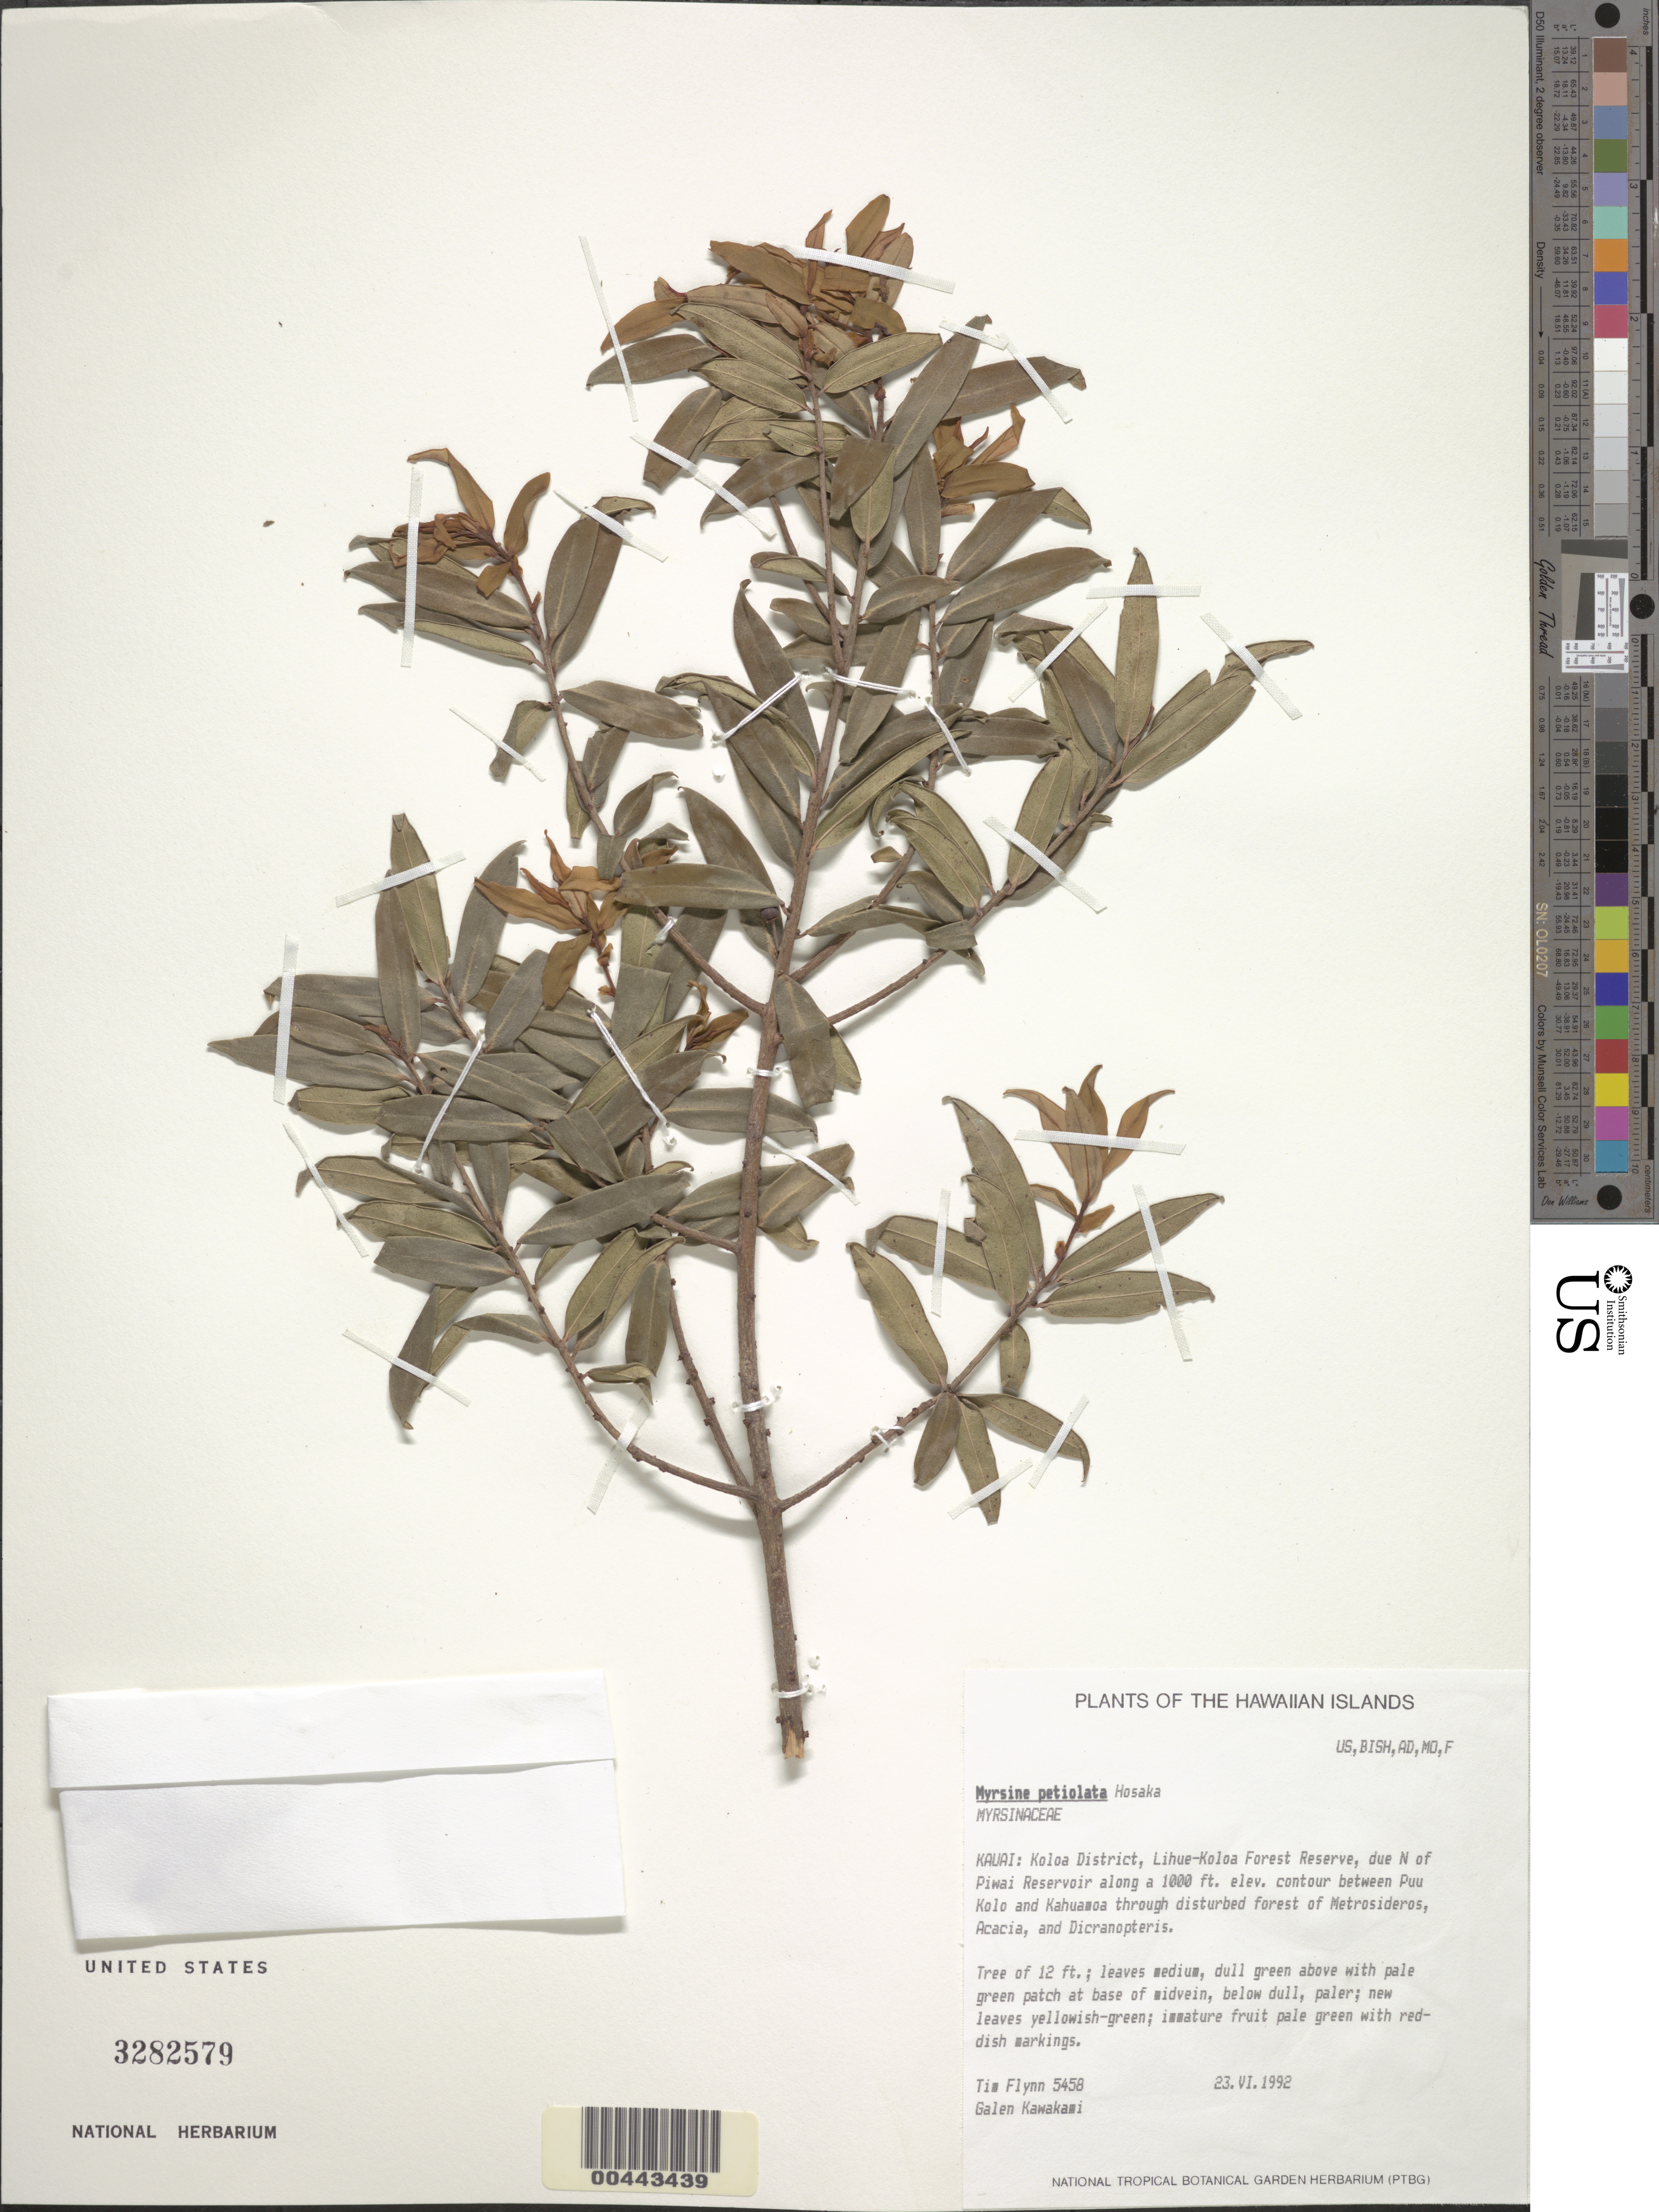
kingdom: Plantae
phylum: Tracheophyta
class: Magnoliopsida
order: Ericales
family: Primulaceae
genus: Myrsine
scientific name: Myrsine petiolata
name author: Hosaka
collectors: T. W. Flynn & G. Kawakami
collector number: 5458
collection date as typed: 23 Jun 1992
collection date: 1992-06-23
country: United States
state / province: Hawaii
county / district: Kauai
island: Kaua'i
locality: Koloa Dist., Lihue-Koloa For Res, due N of Piwai Reservoir between Puu Kolo and Kahuamoa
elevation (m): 305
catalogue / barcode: US 3282579